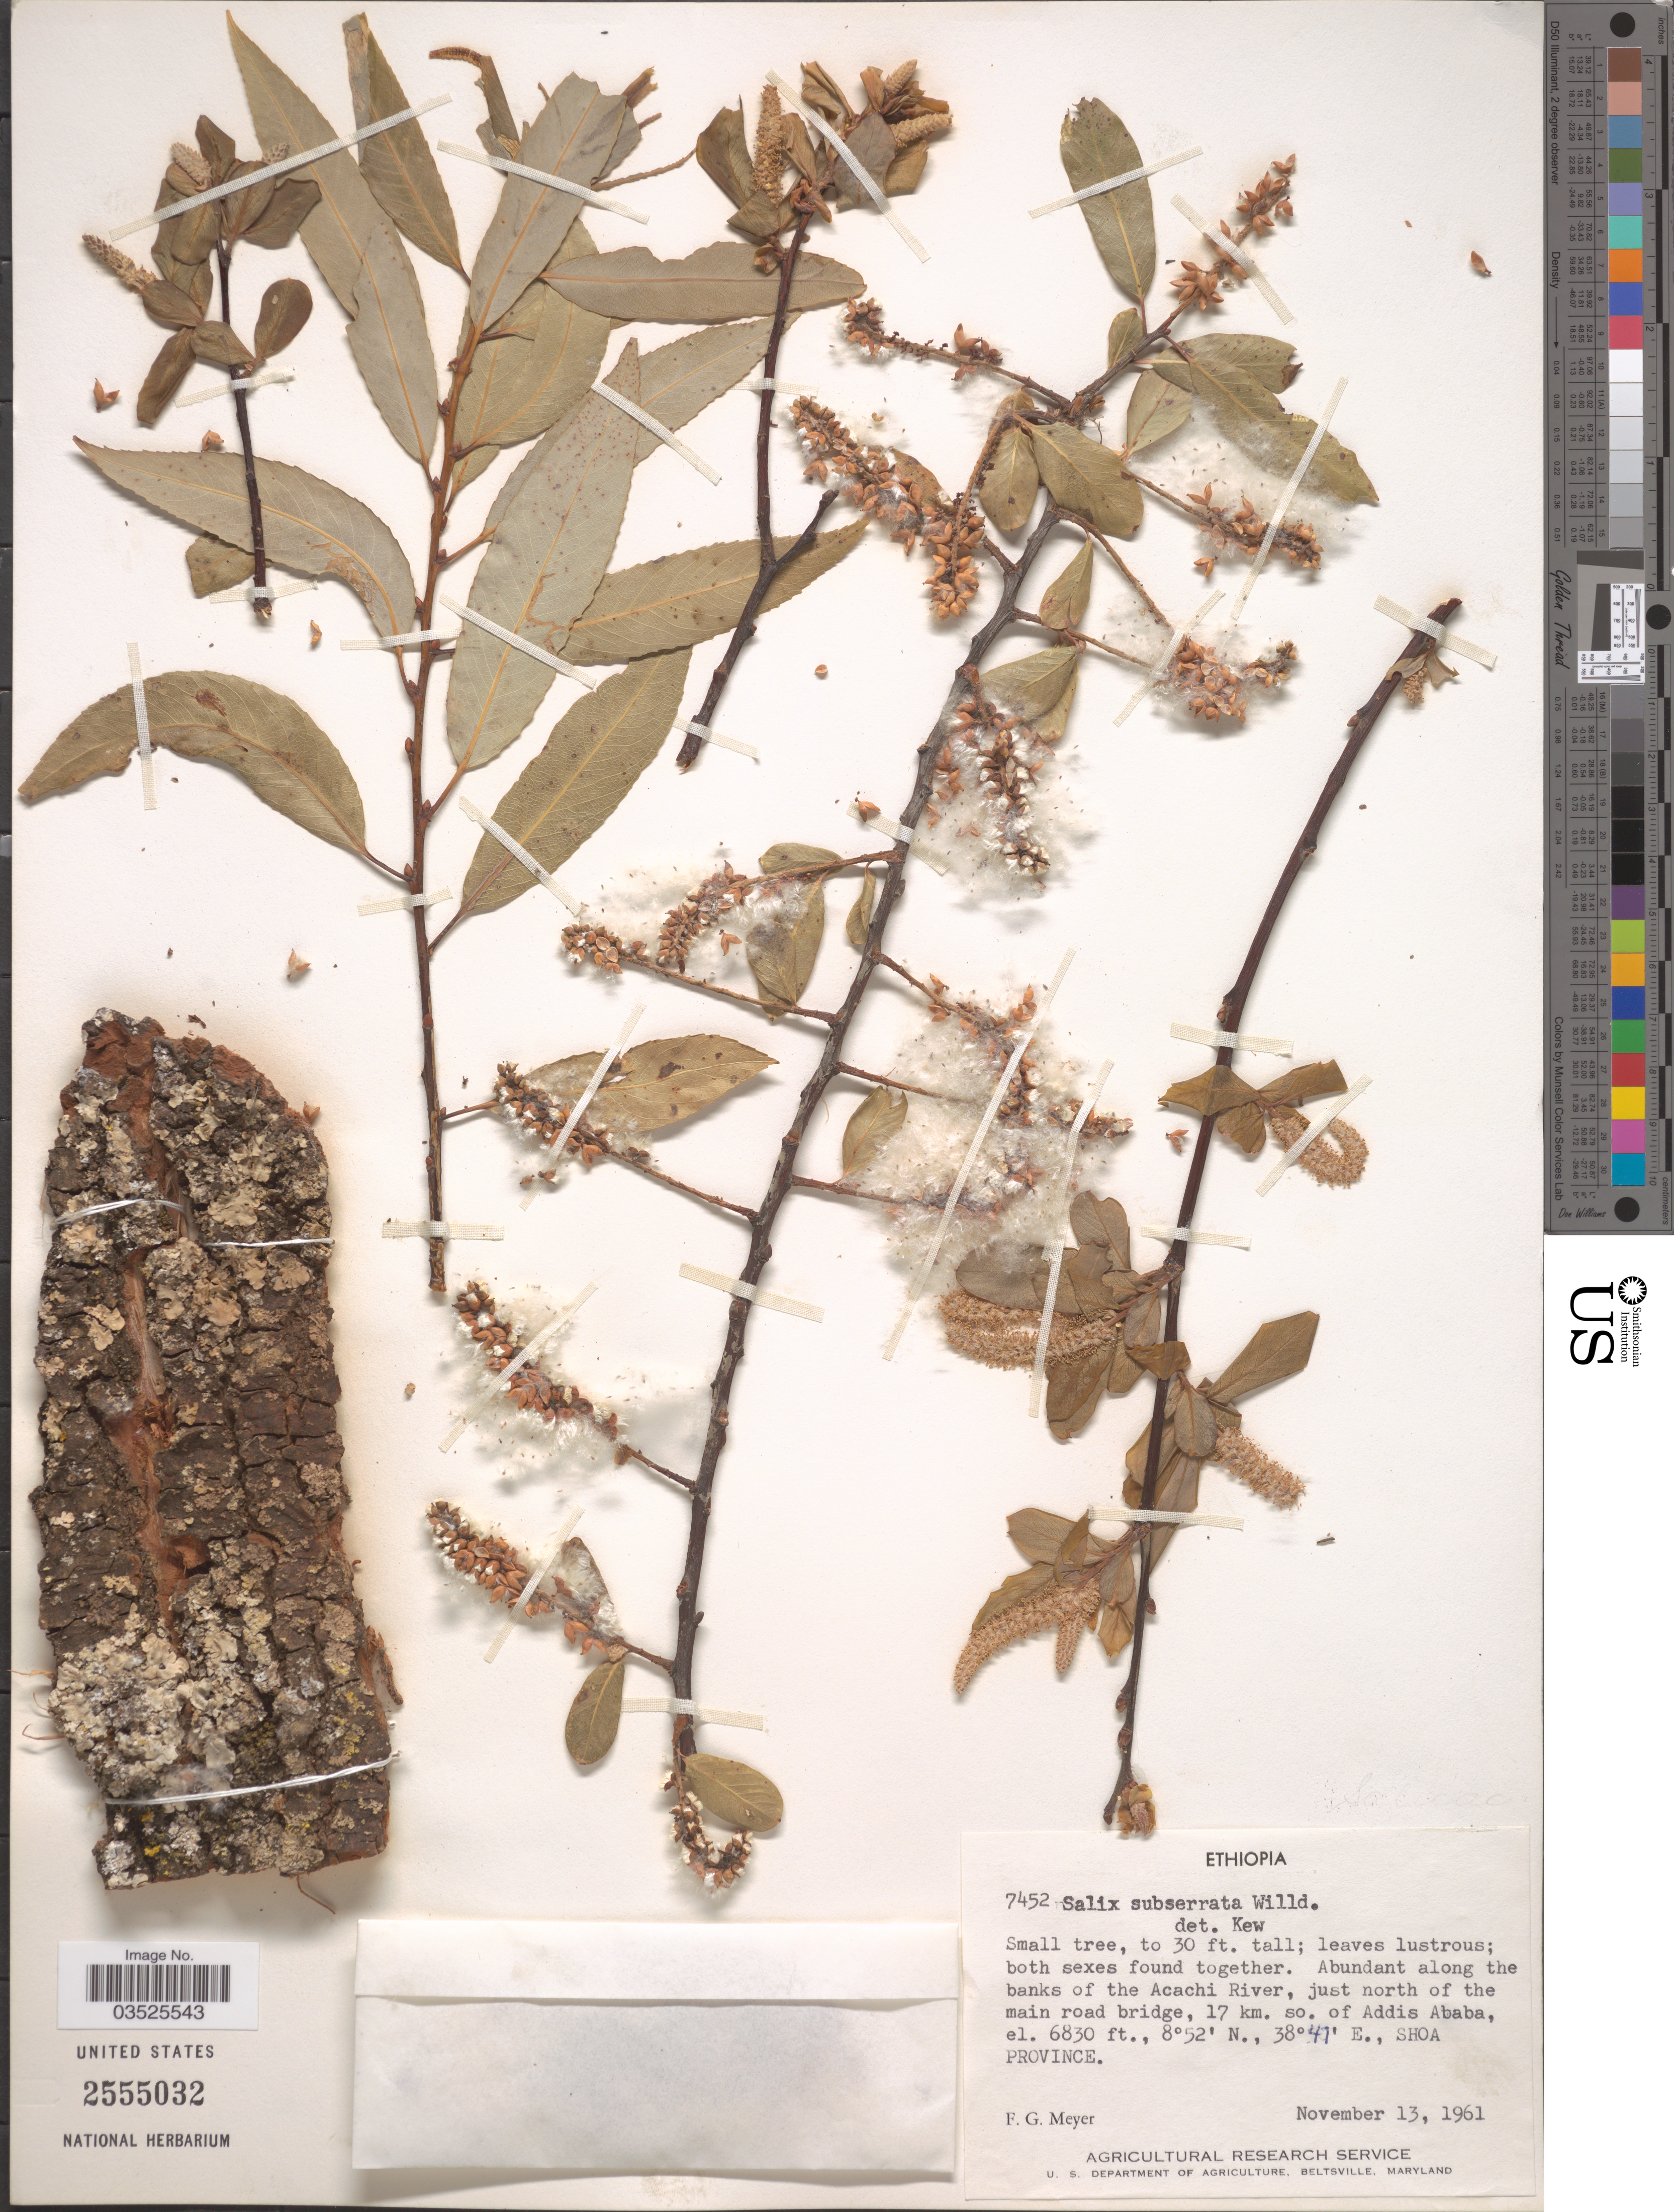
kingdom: Plantae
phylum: Tracheophyta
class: Magnoliopsida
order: Malpighiales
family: Salicaceae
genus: Salix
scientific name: Salix subserrata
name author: Willd.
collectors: F. G. Meyer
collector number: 7452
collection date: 1961-11-13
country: Ethiopia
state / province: Addis Ababa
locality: Abundant along the banks of the Acachi River, just north of the main road bridge, 17 km. so. of Addis Ababa. Shoa Province.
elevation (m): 2082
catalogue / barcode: US 2555032